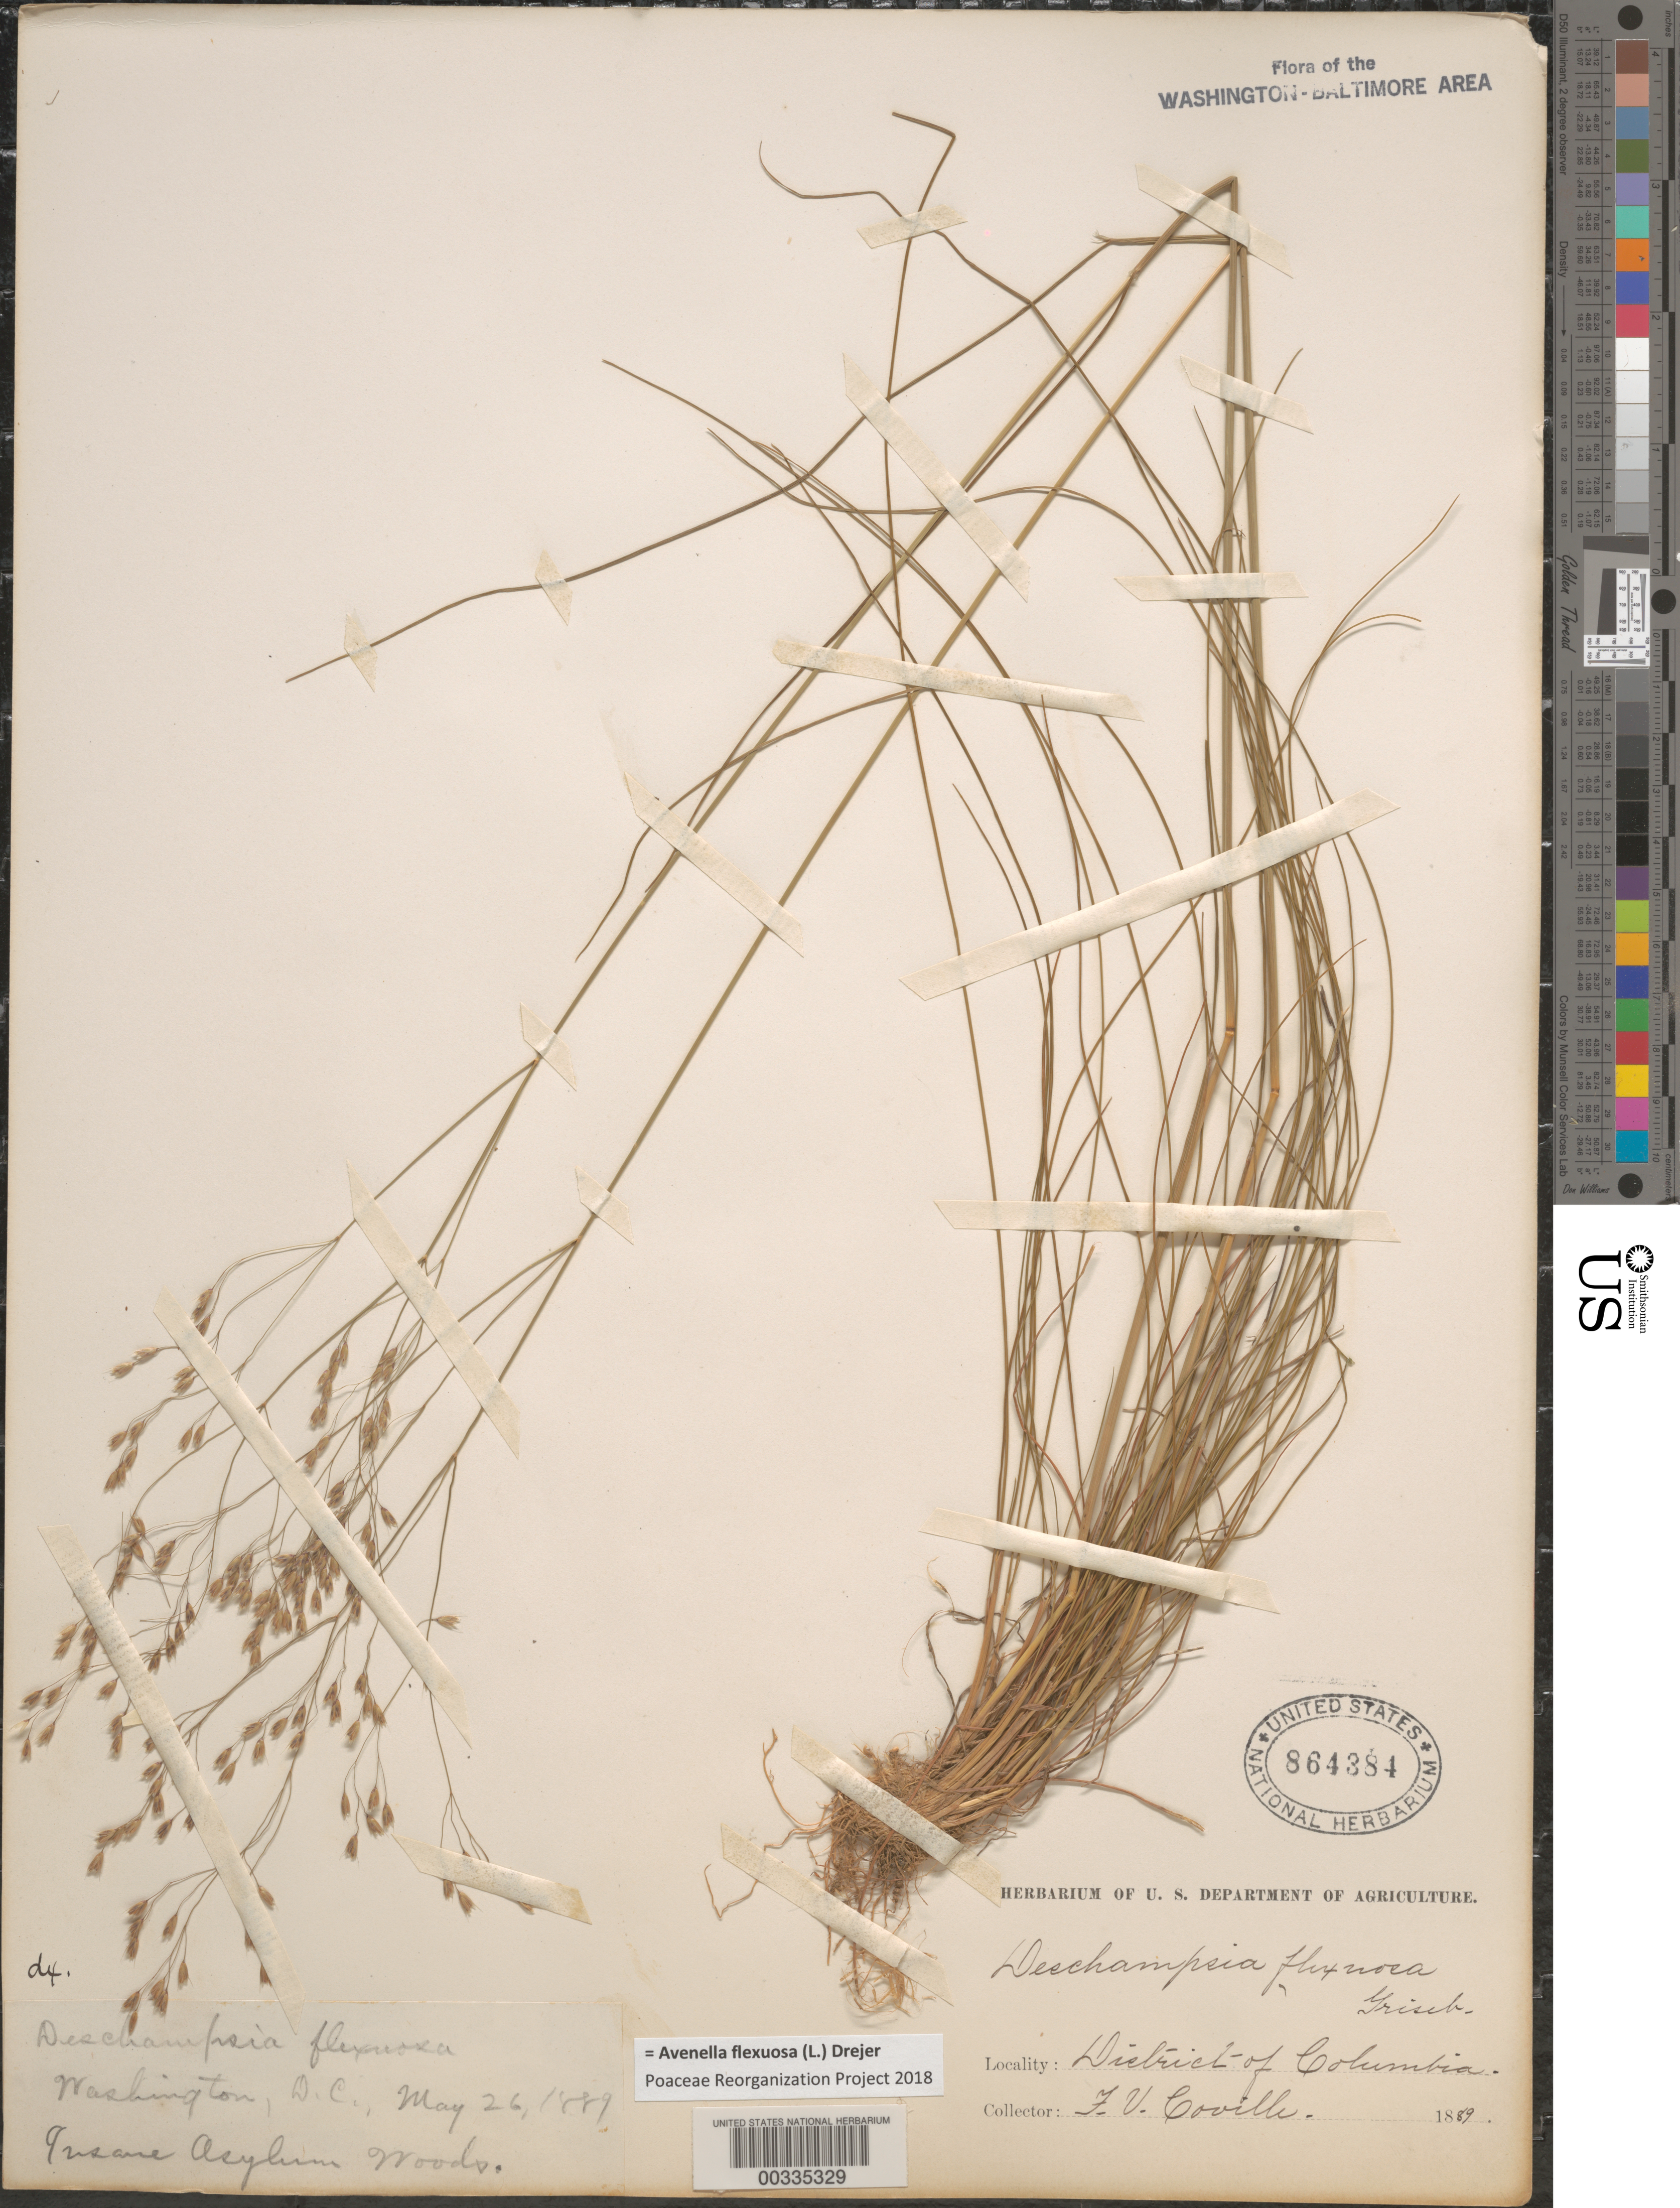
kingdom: Plantae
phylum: Tracheophyta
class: Liliopsida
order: Poales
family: Poaceae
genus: Avenella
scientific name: Avenella flexuosa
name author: (L.) Drejer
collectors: F. V. Coville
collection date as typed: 26 May 1889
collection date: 1889-05-26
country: United States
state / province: District of Columbia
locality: Insane Asylum Woods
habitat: Woods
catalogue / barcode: US 864384